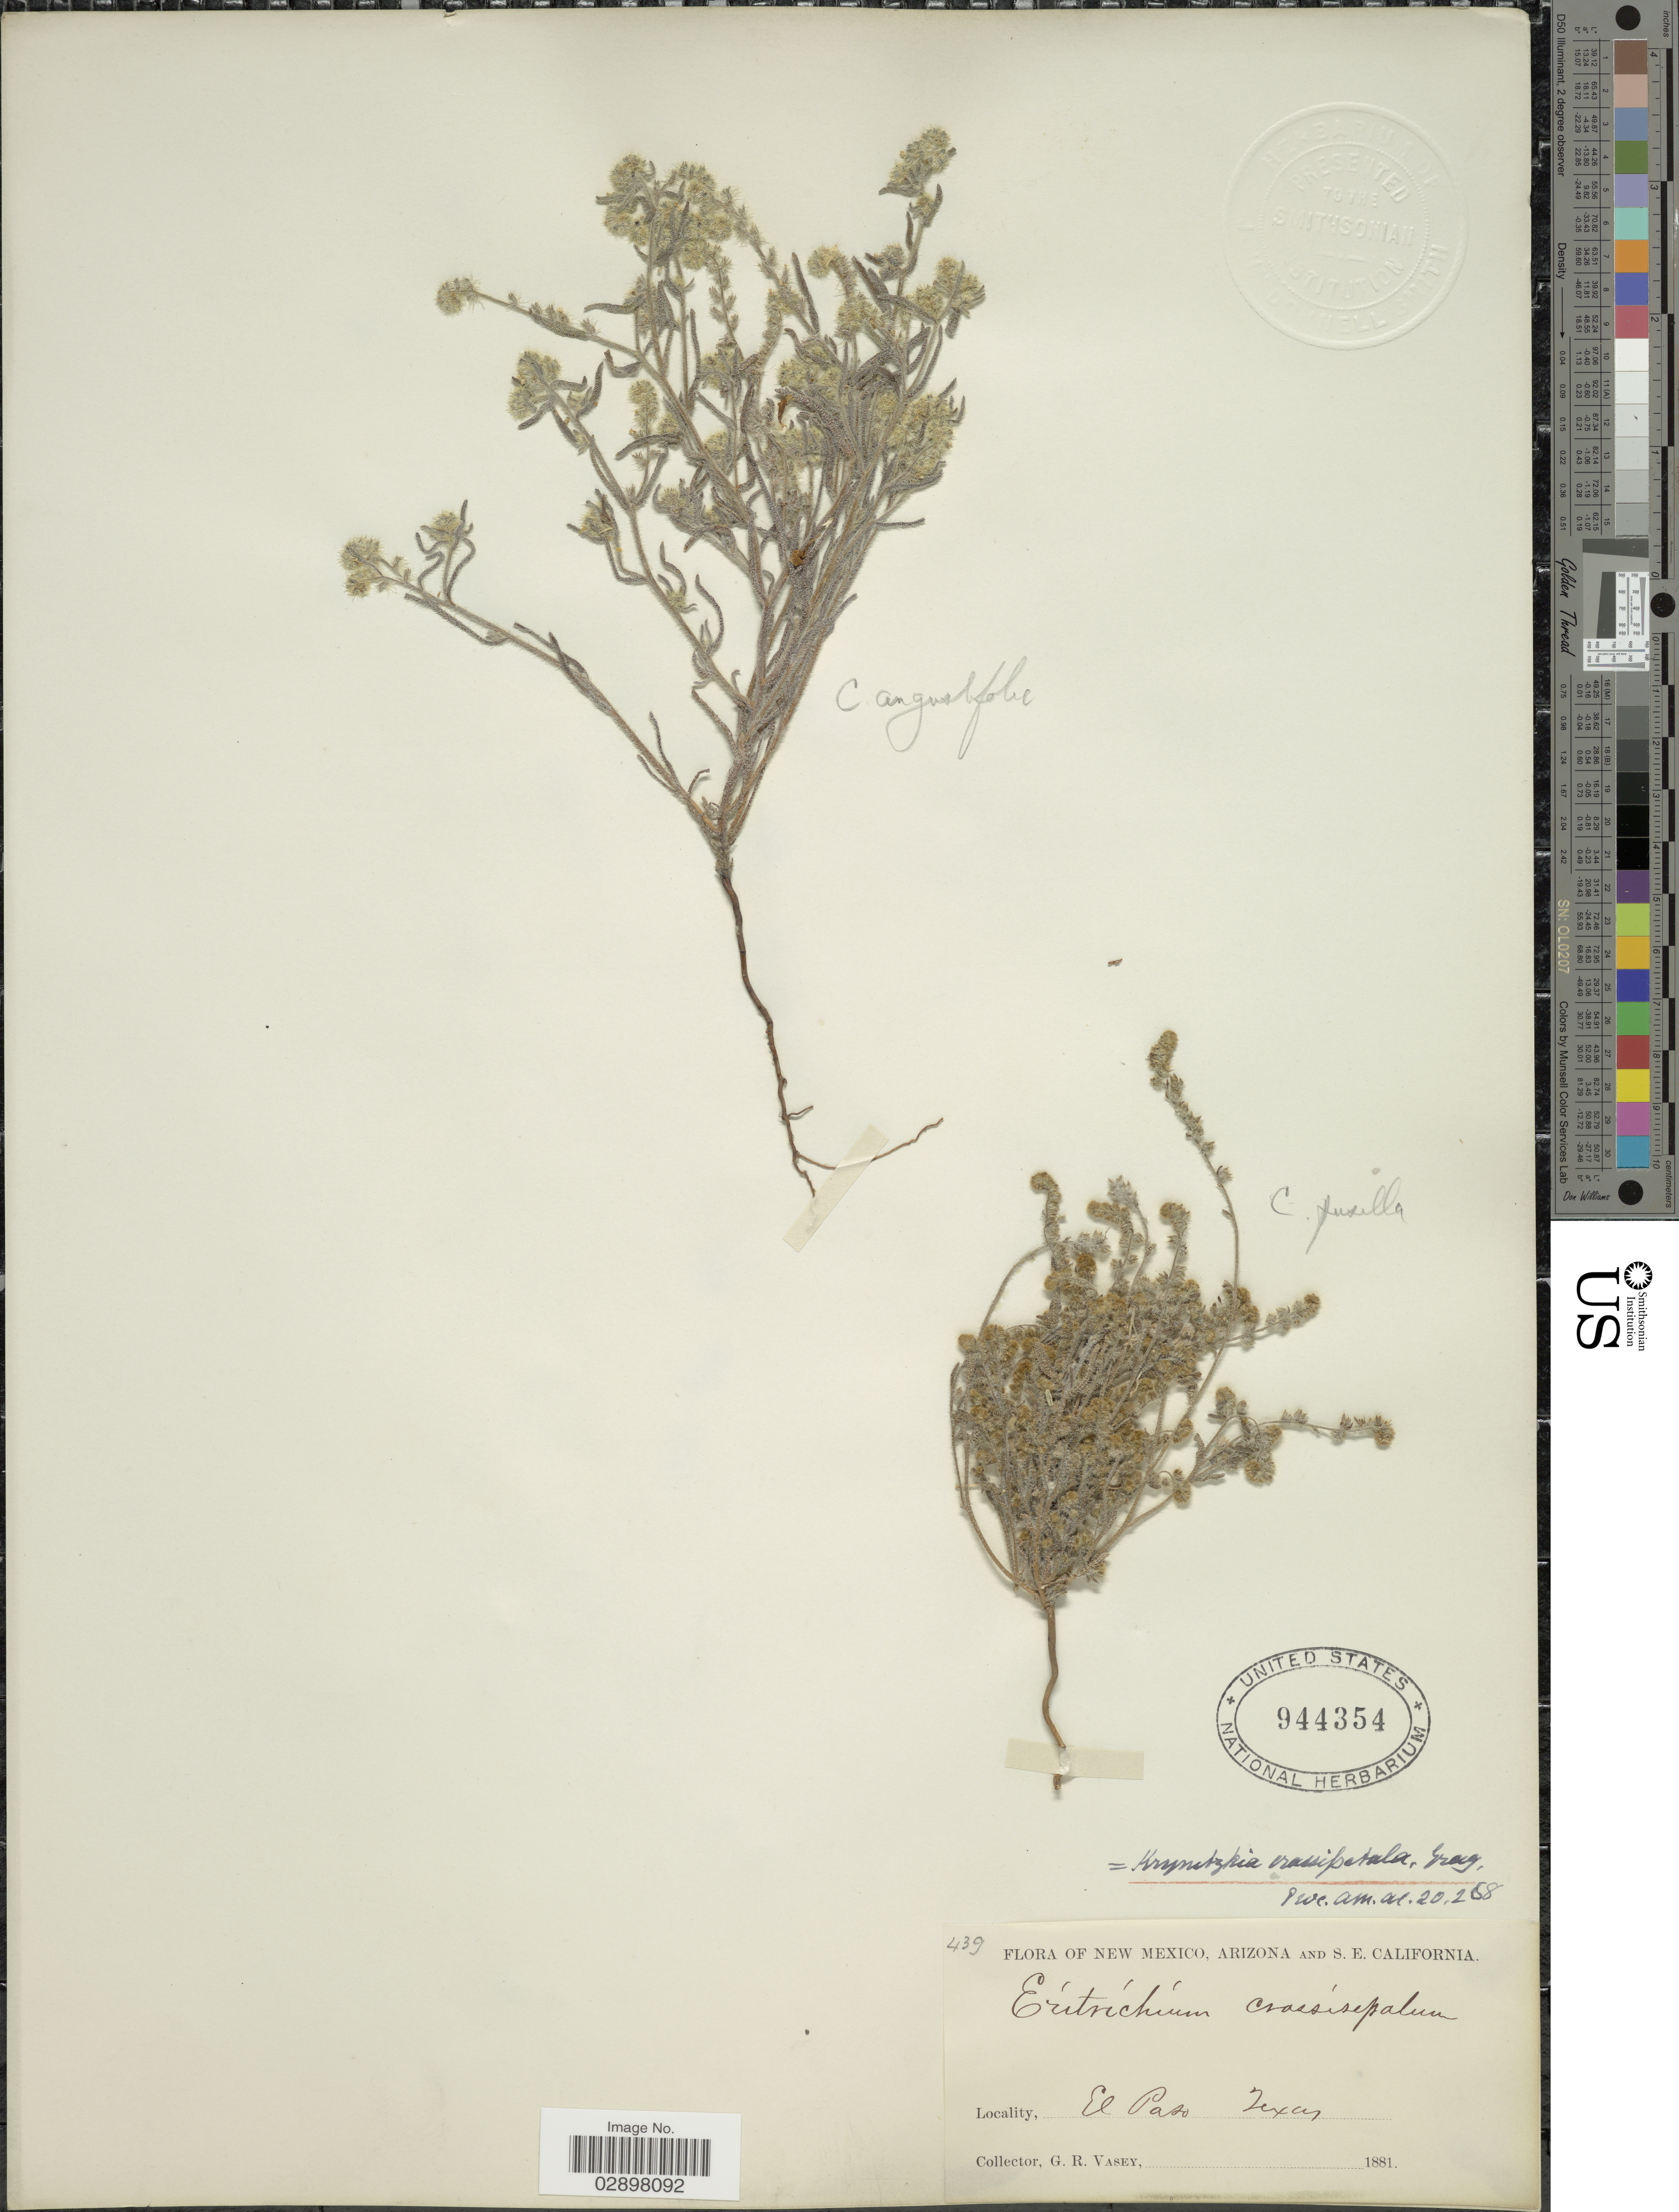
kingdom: Plantae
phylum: Tracheophyta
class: Magnoliopsida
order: Boraginales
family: Boraginaceae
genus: Cryptantha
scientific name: Cryptantha pusilla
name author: (Torr. & A. Gray) Greene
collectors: G. R. Vasey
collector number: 439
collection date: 1881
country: United States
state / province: Texas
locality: El Paso.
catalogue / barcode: US 944354